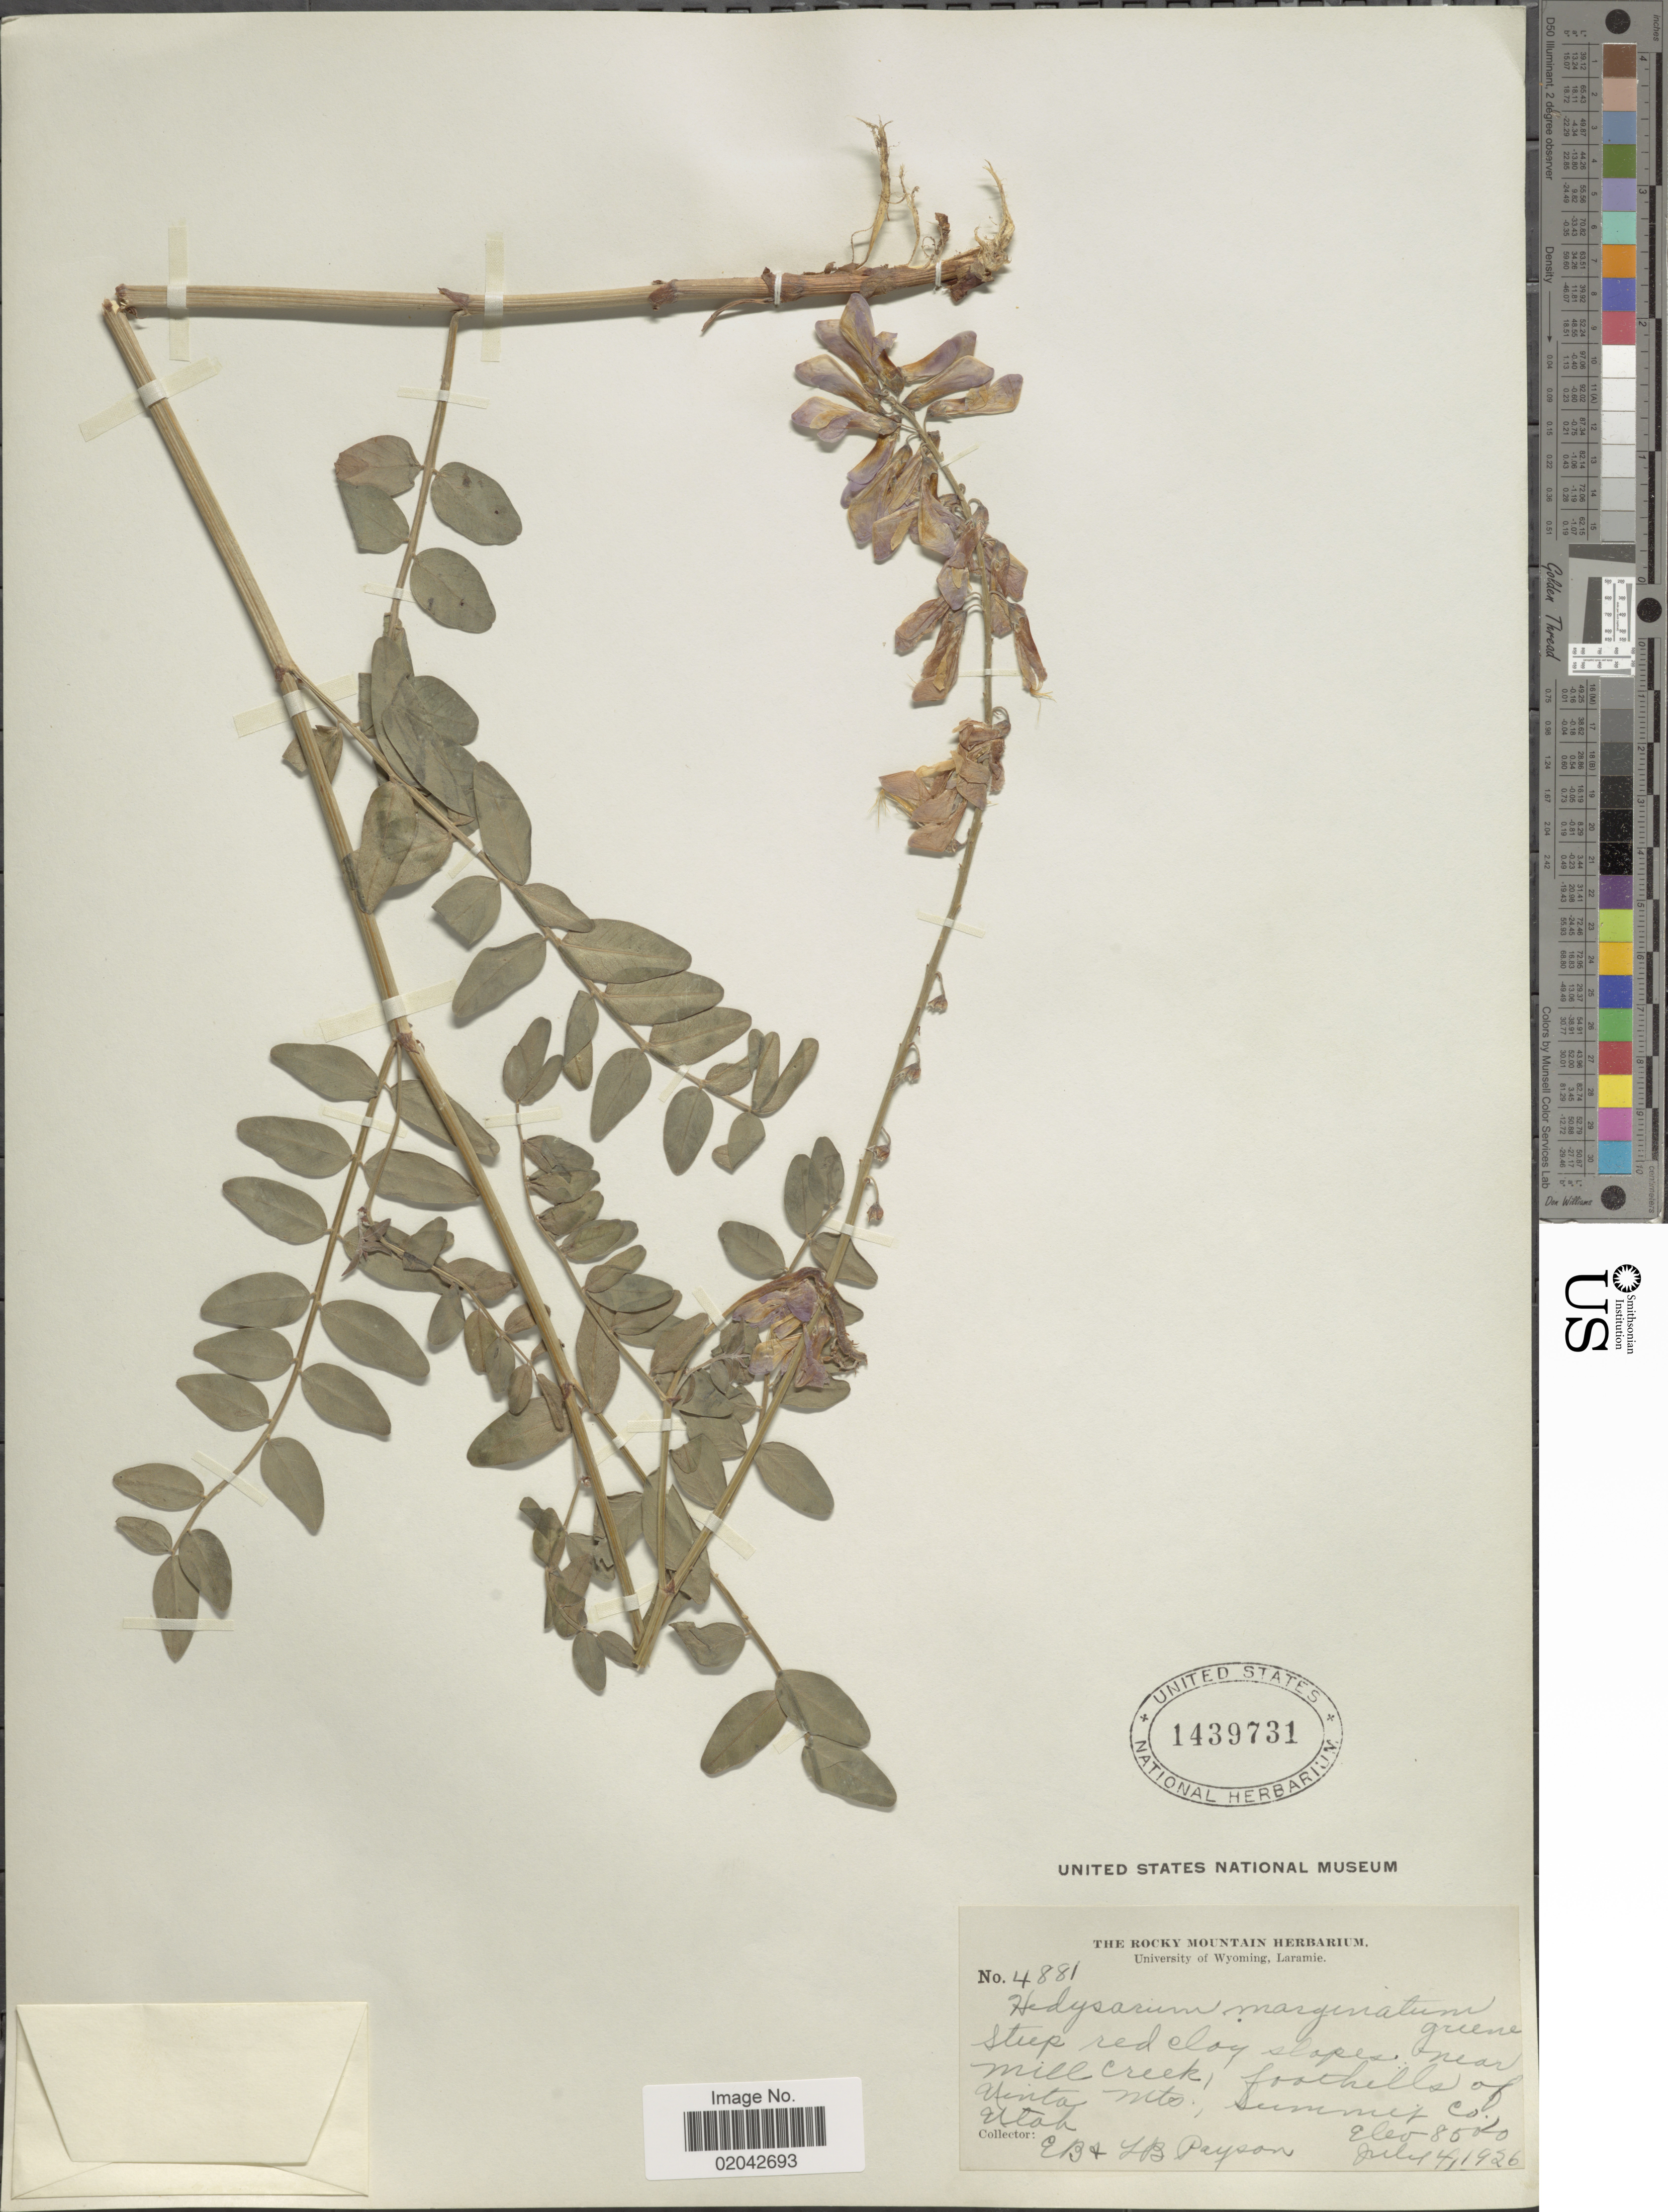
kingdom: Plantae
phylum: Tracheophyta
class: Magnoliopsida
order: Fabales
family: Fabaceae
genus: Hedysarum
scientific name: Hedysarum marginatum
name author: Greene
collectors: E. B. Payson & L. Payson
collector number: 4881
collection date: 1926-07-04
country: United States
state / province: Utah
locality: Steep red clay slopes, near Mill Creek, foothills of Uinta Mts., Summit Co.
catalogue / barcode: US 1439731